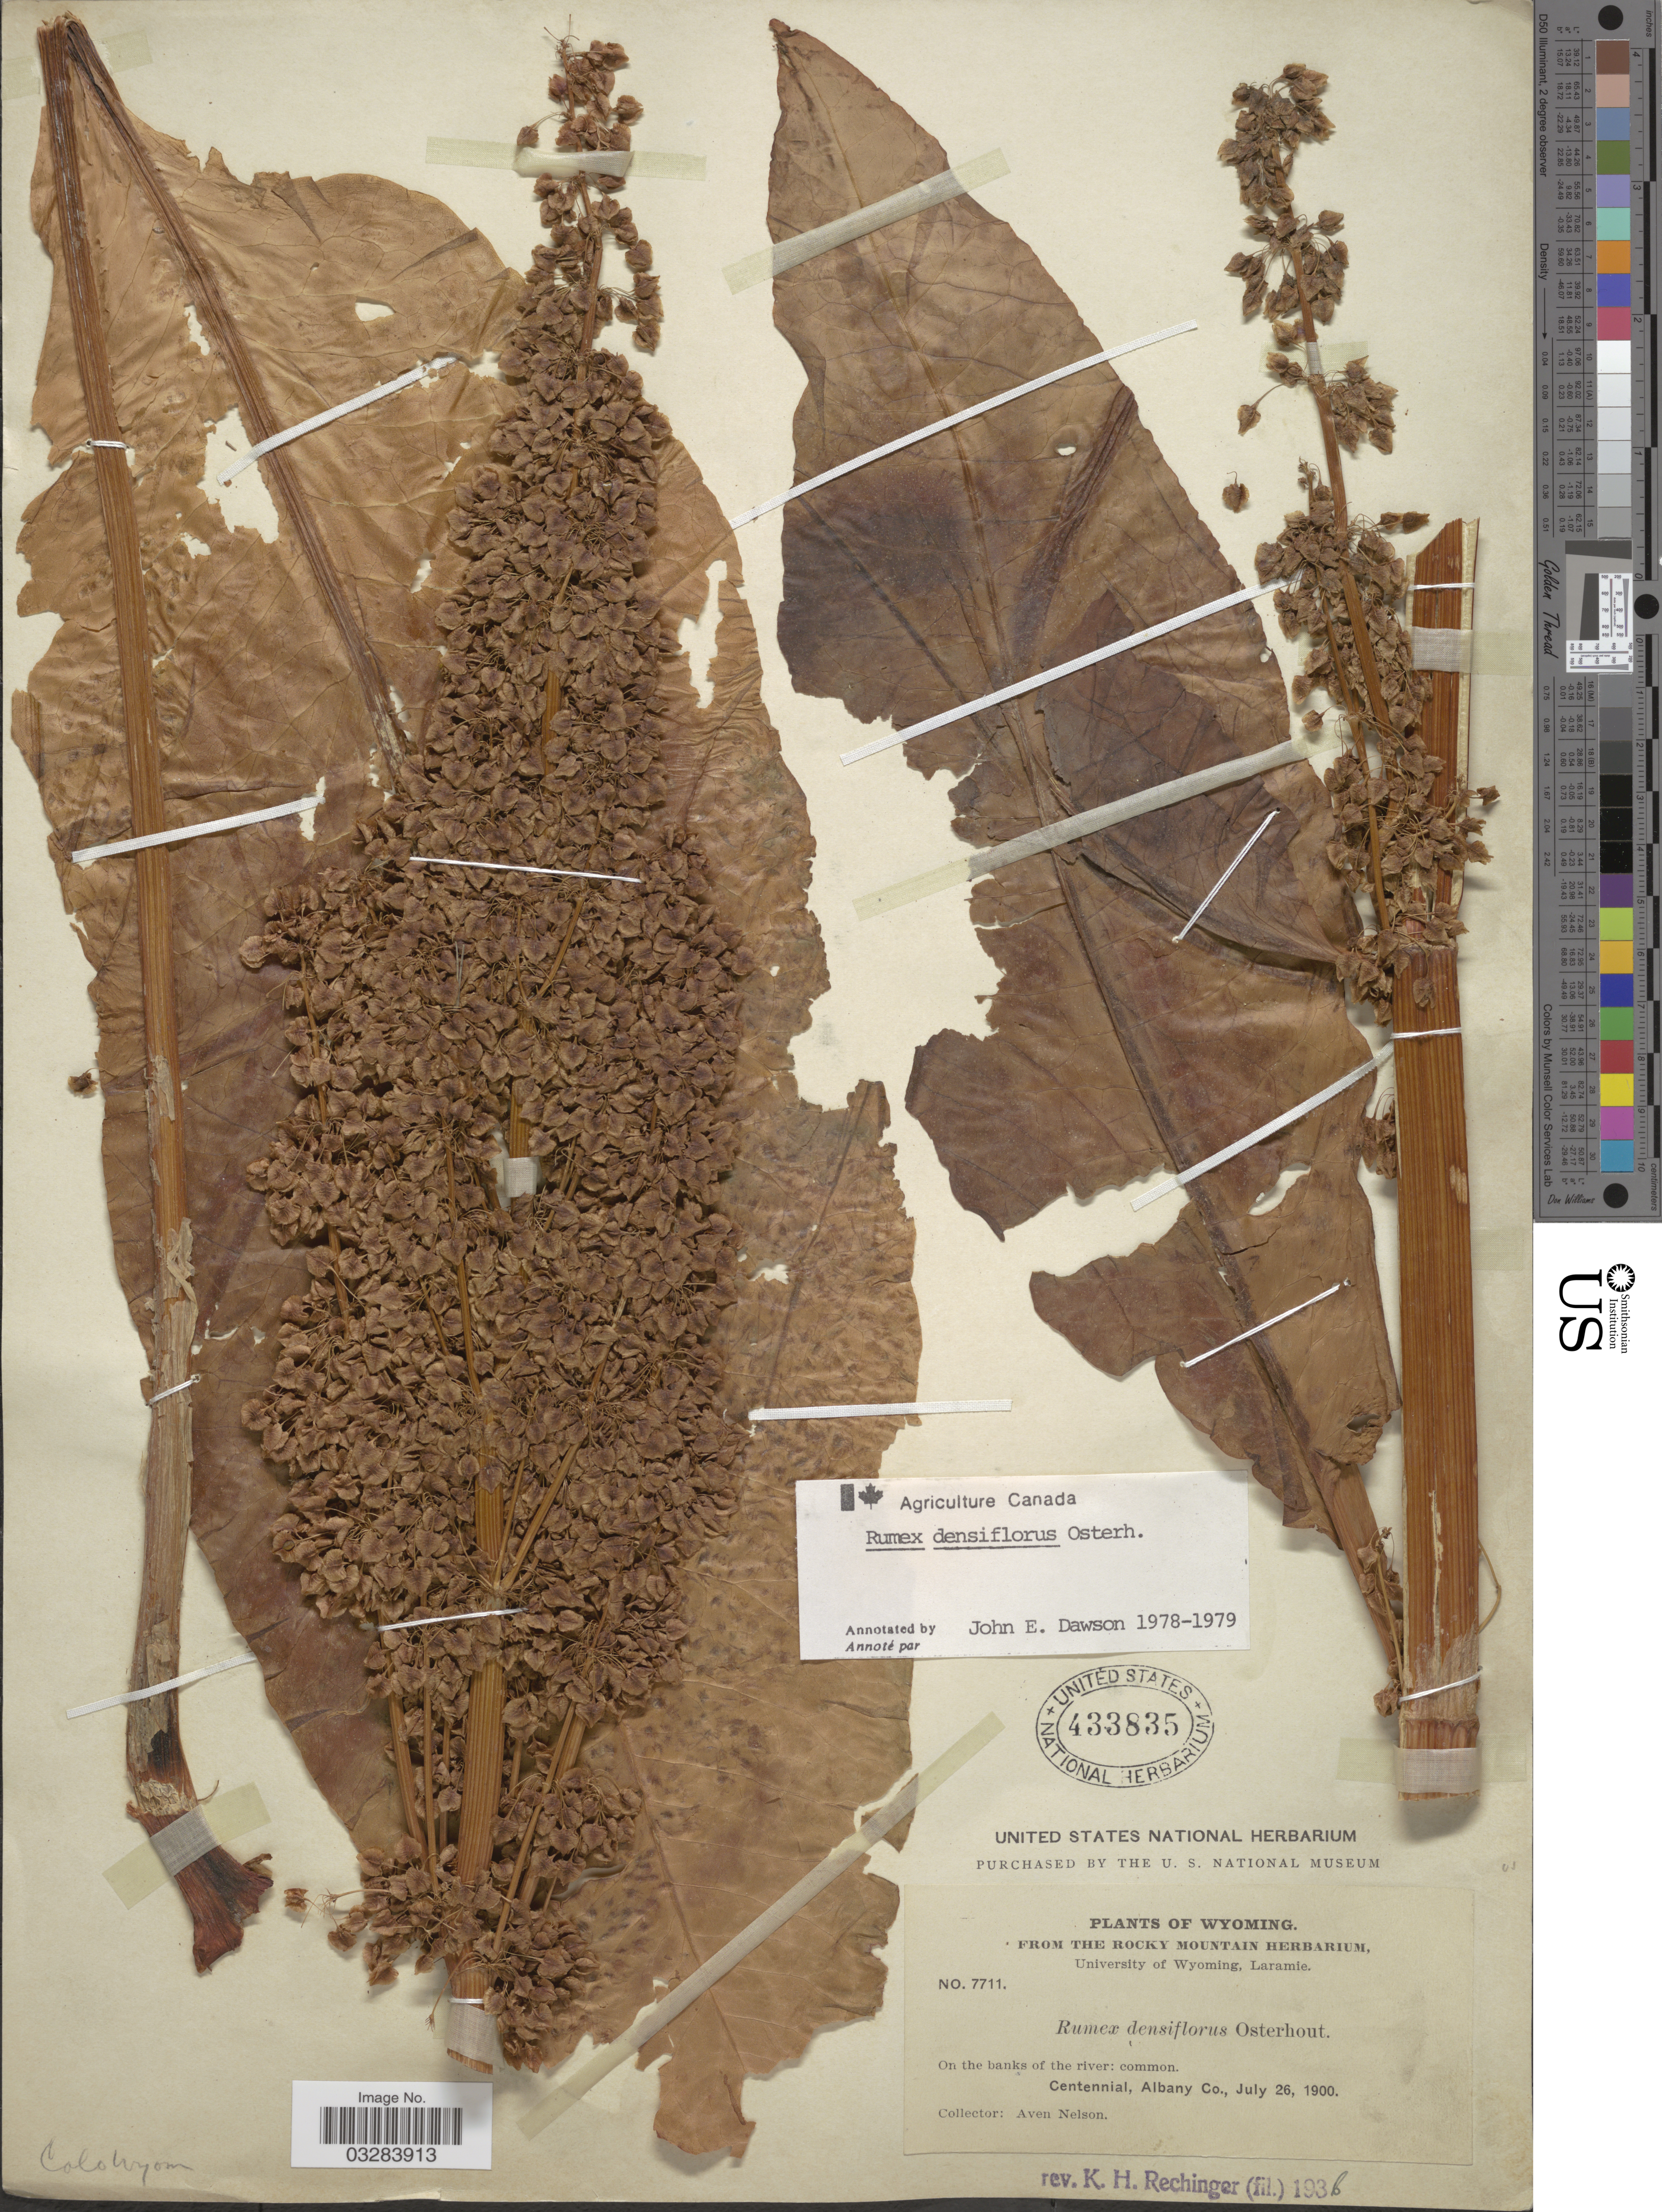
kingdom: Plantae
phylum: Tracheophyta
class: Magnoliopsida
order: Caryophyllales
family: Polygonaceae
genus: Rumex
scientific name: Rumex densiflorus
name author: Osterh.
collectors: A. Nelson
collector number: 7711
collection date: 1900-07-26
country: United States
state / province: Wyoming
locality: Centennial, Albany Co.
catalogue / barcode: US 433835